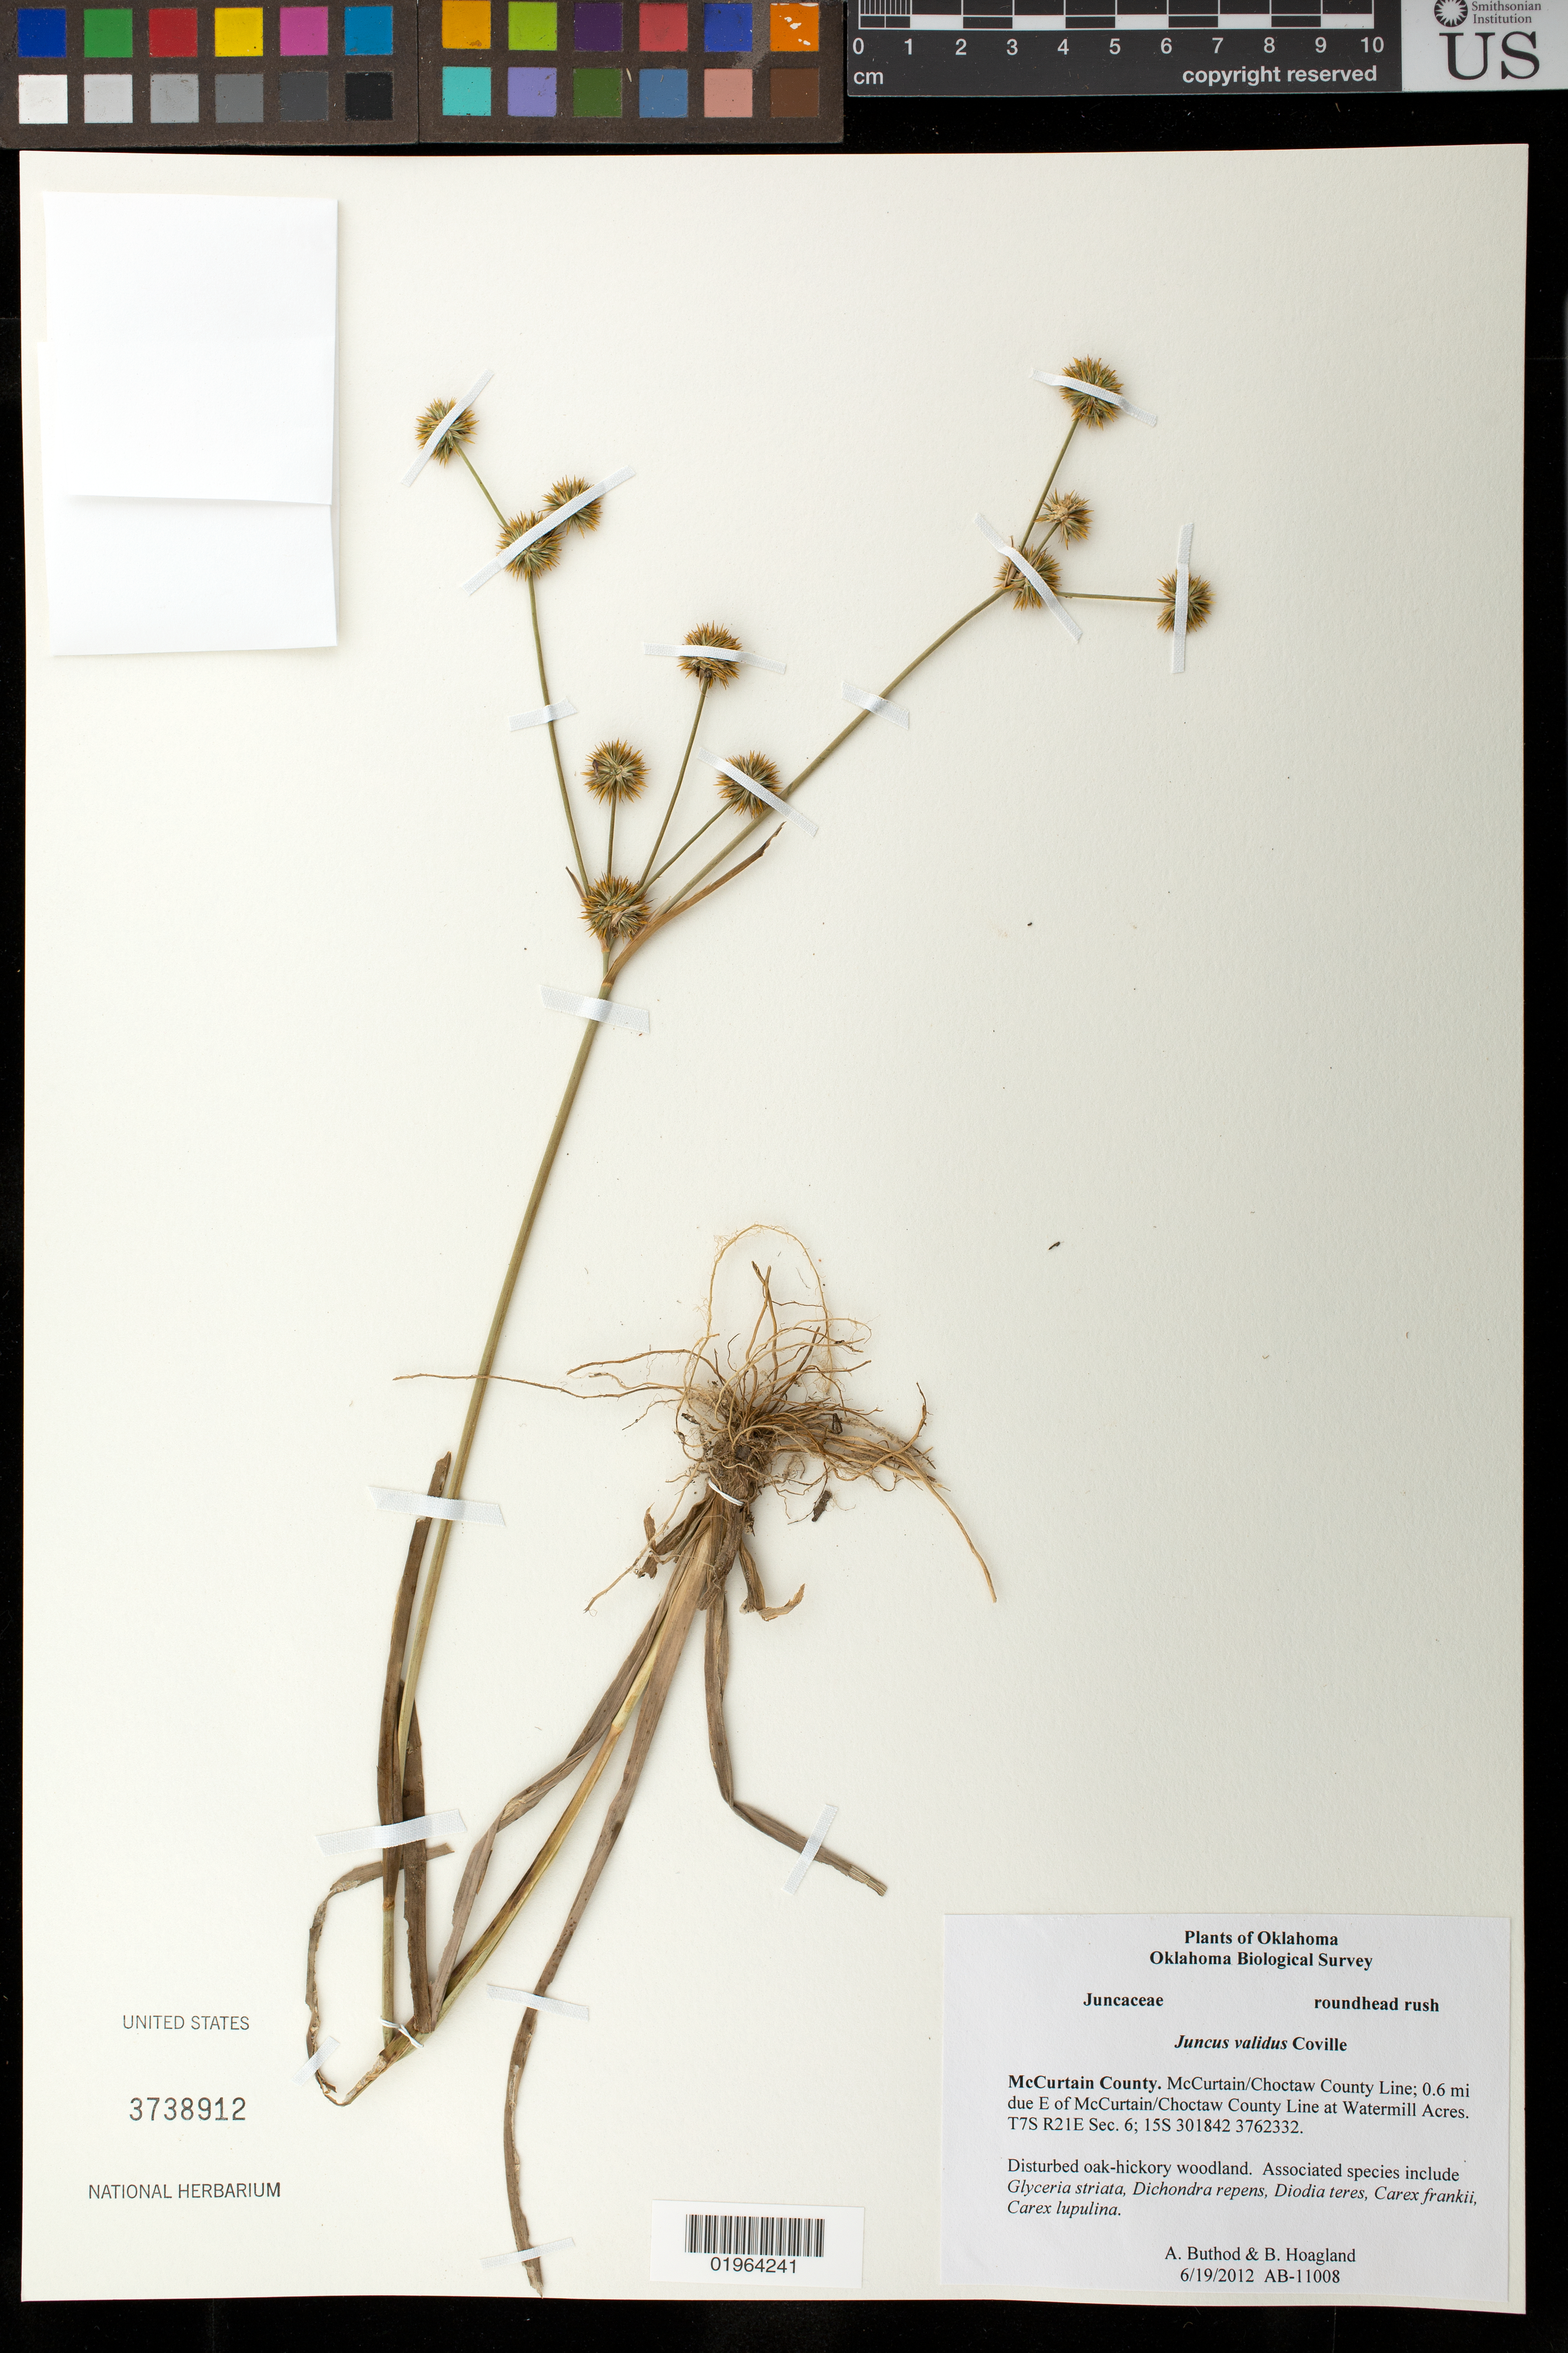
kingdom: Plantae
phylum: Tracheophyta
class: Liliopsida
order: Poales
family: Juncaceae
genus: Juncus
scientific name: Juncus validus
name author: Coville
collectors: A. Buthod & B. Hoagland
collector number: AB-11008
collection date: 2012-07-19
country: United States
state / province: Oklahoma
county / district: McCurtain County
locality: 0.6 mi due E of McCurtain/Choctaw County Line at Waternill Acres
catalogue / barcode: US 3738912